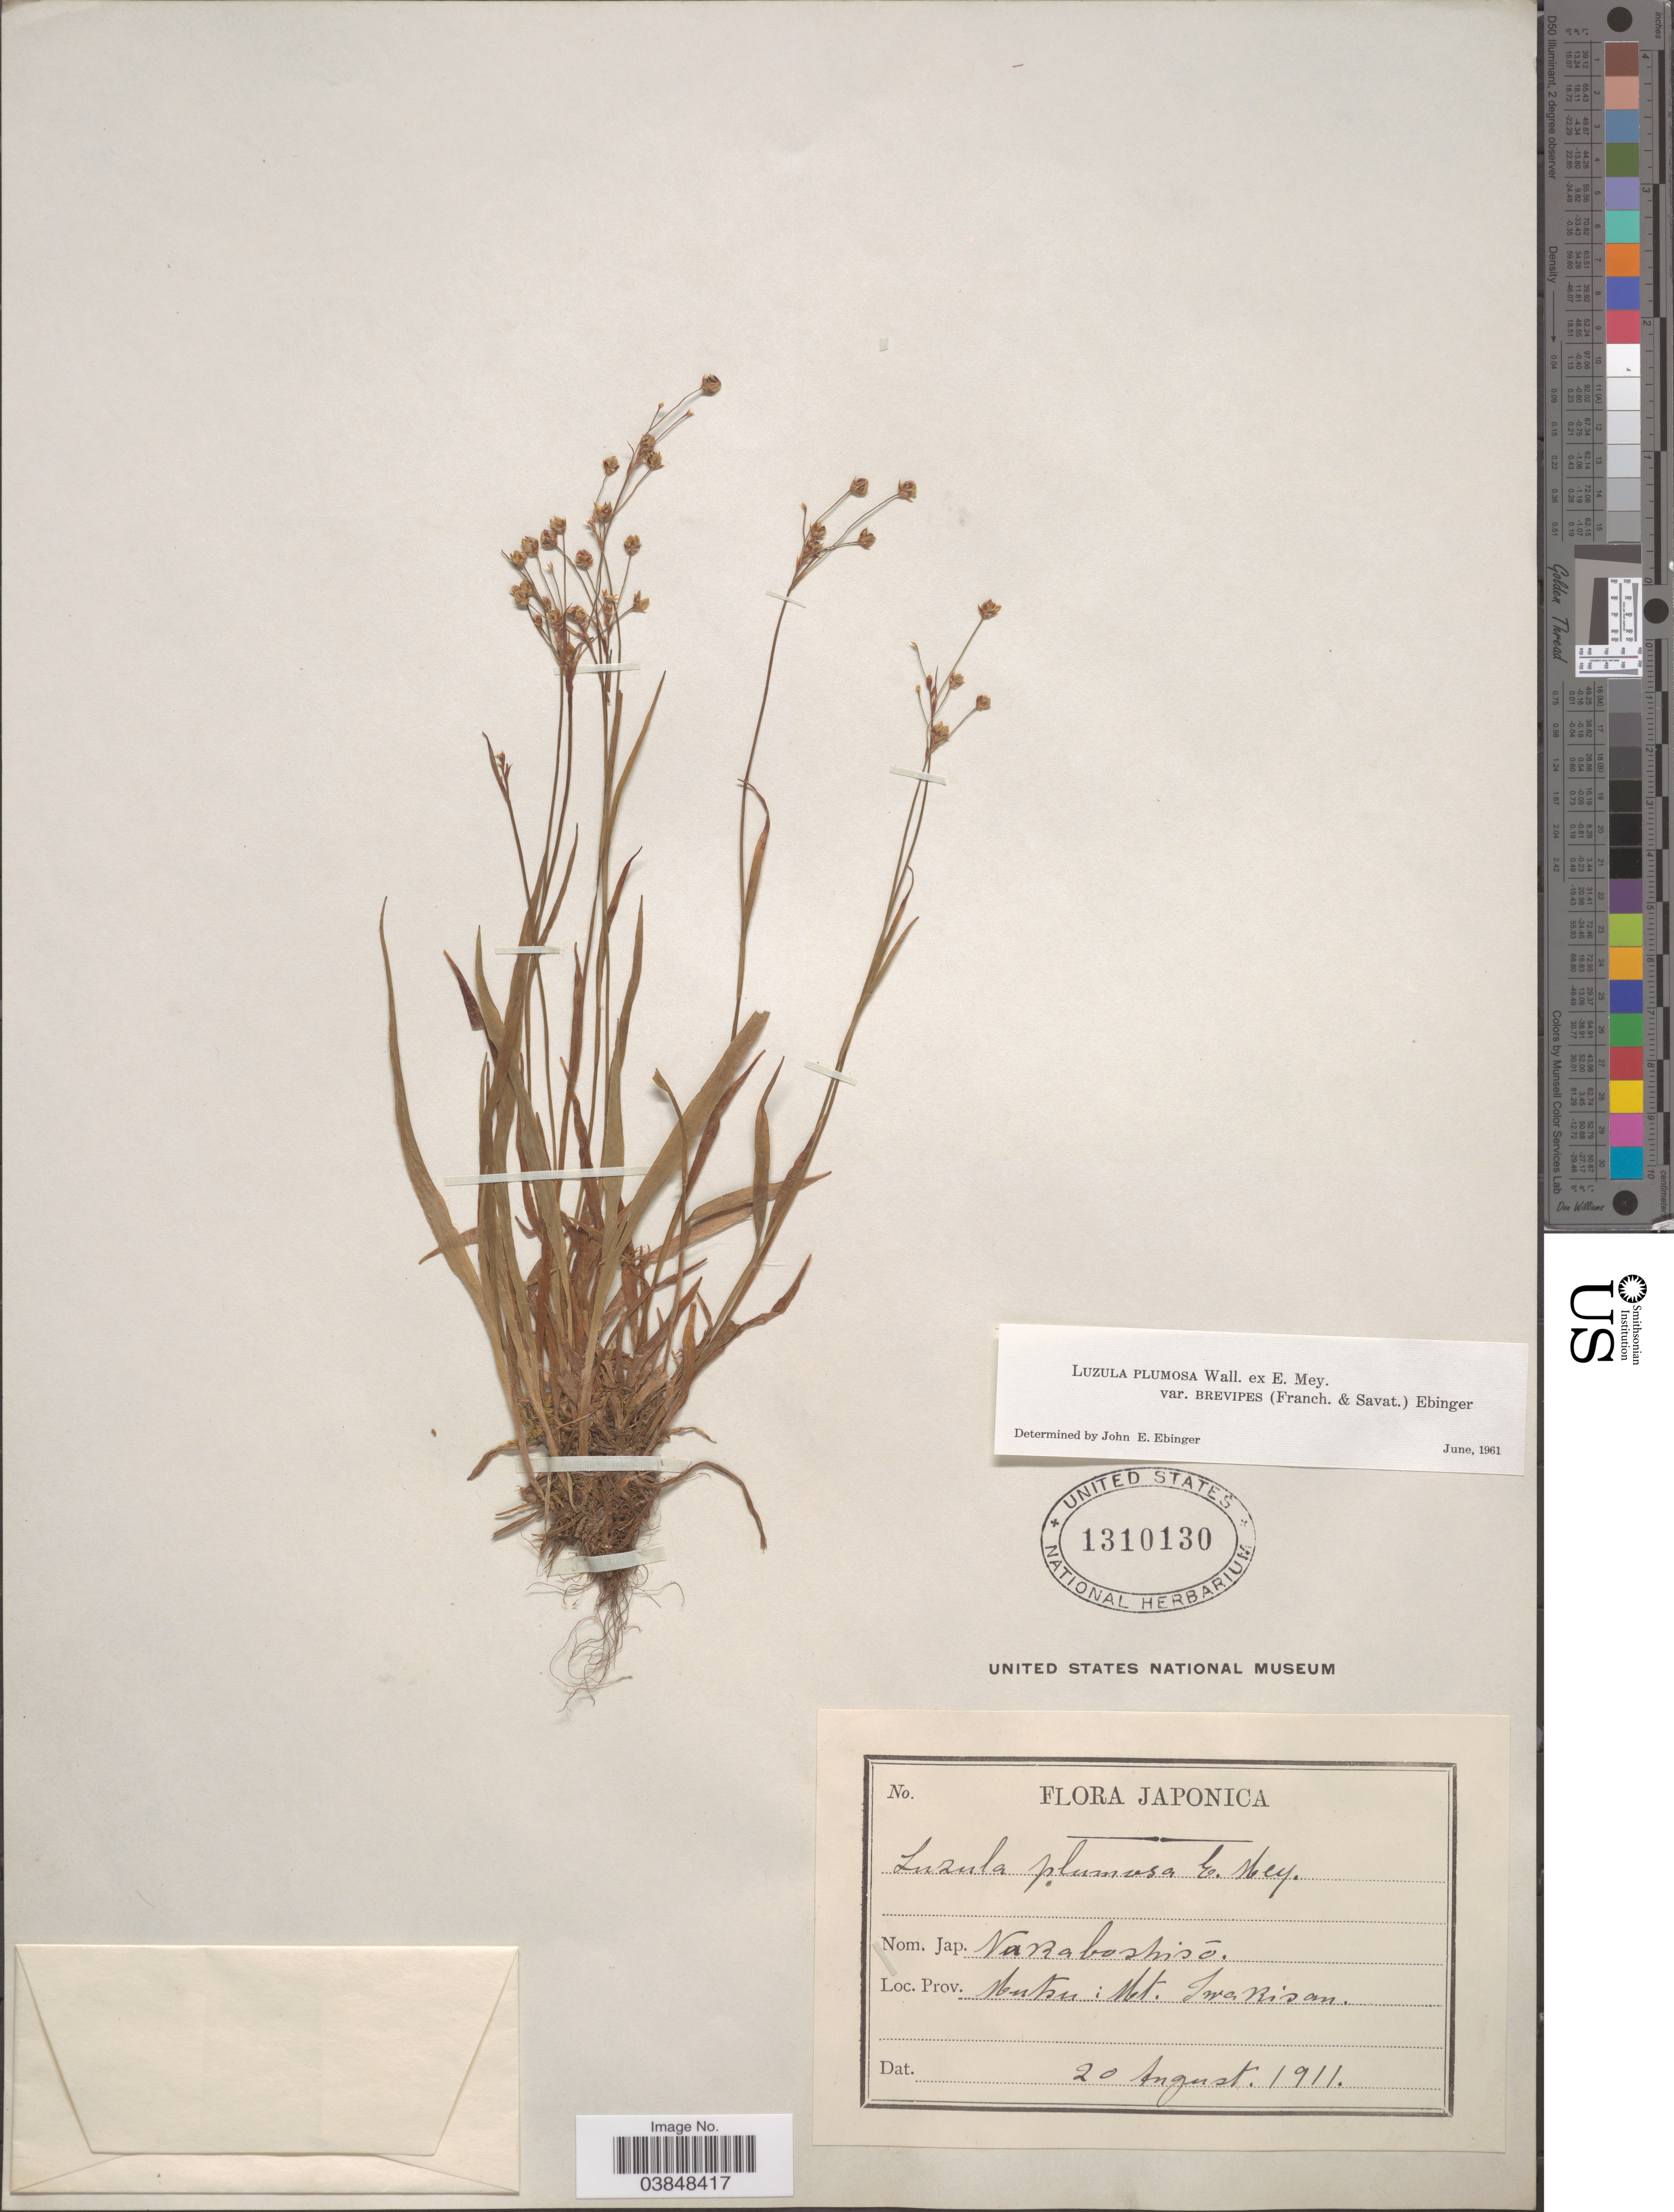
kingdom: Plantae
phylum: Tracheophyta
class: Liliopsida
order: Poales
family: Juncaceae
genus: Luzula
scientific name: Luzula plumosa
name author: E. Mey.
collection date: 1911-08-20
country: Japan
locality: Mutsu: Mt. Iwatesan.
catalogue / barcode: US 1310130